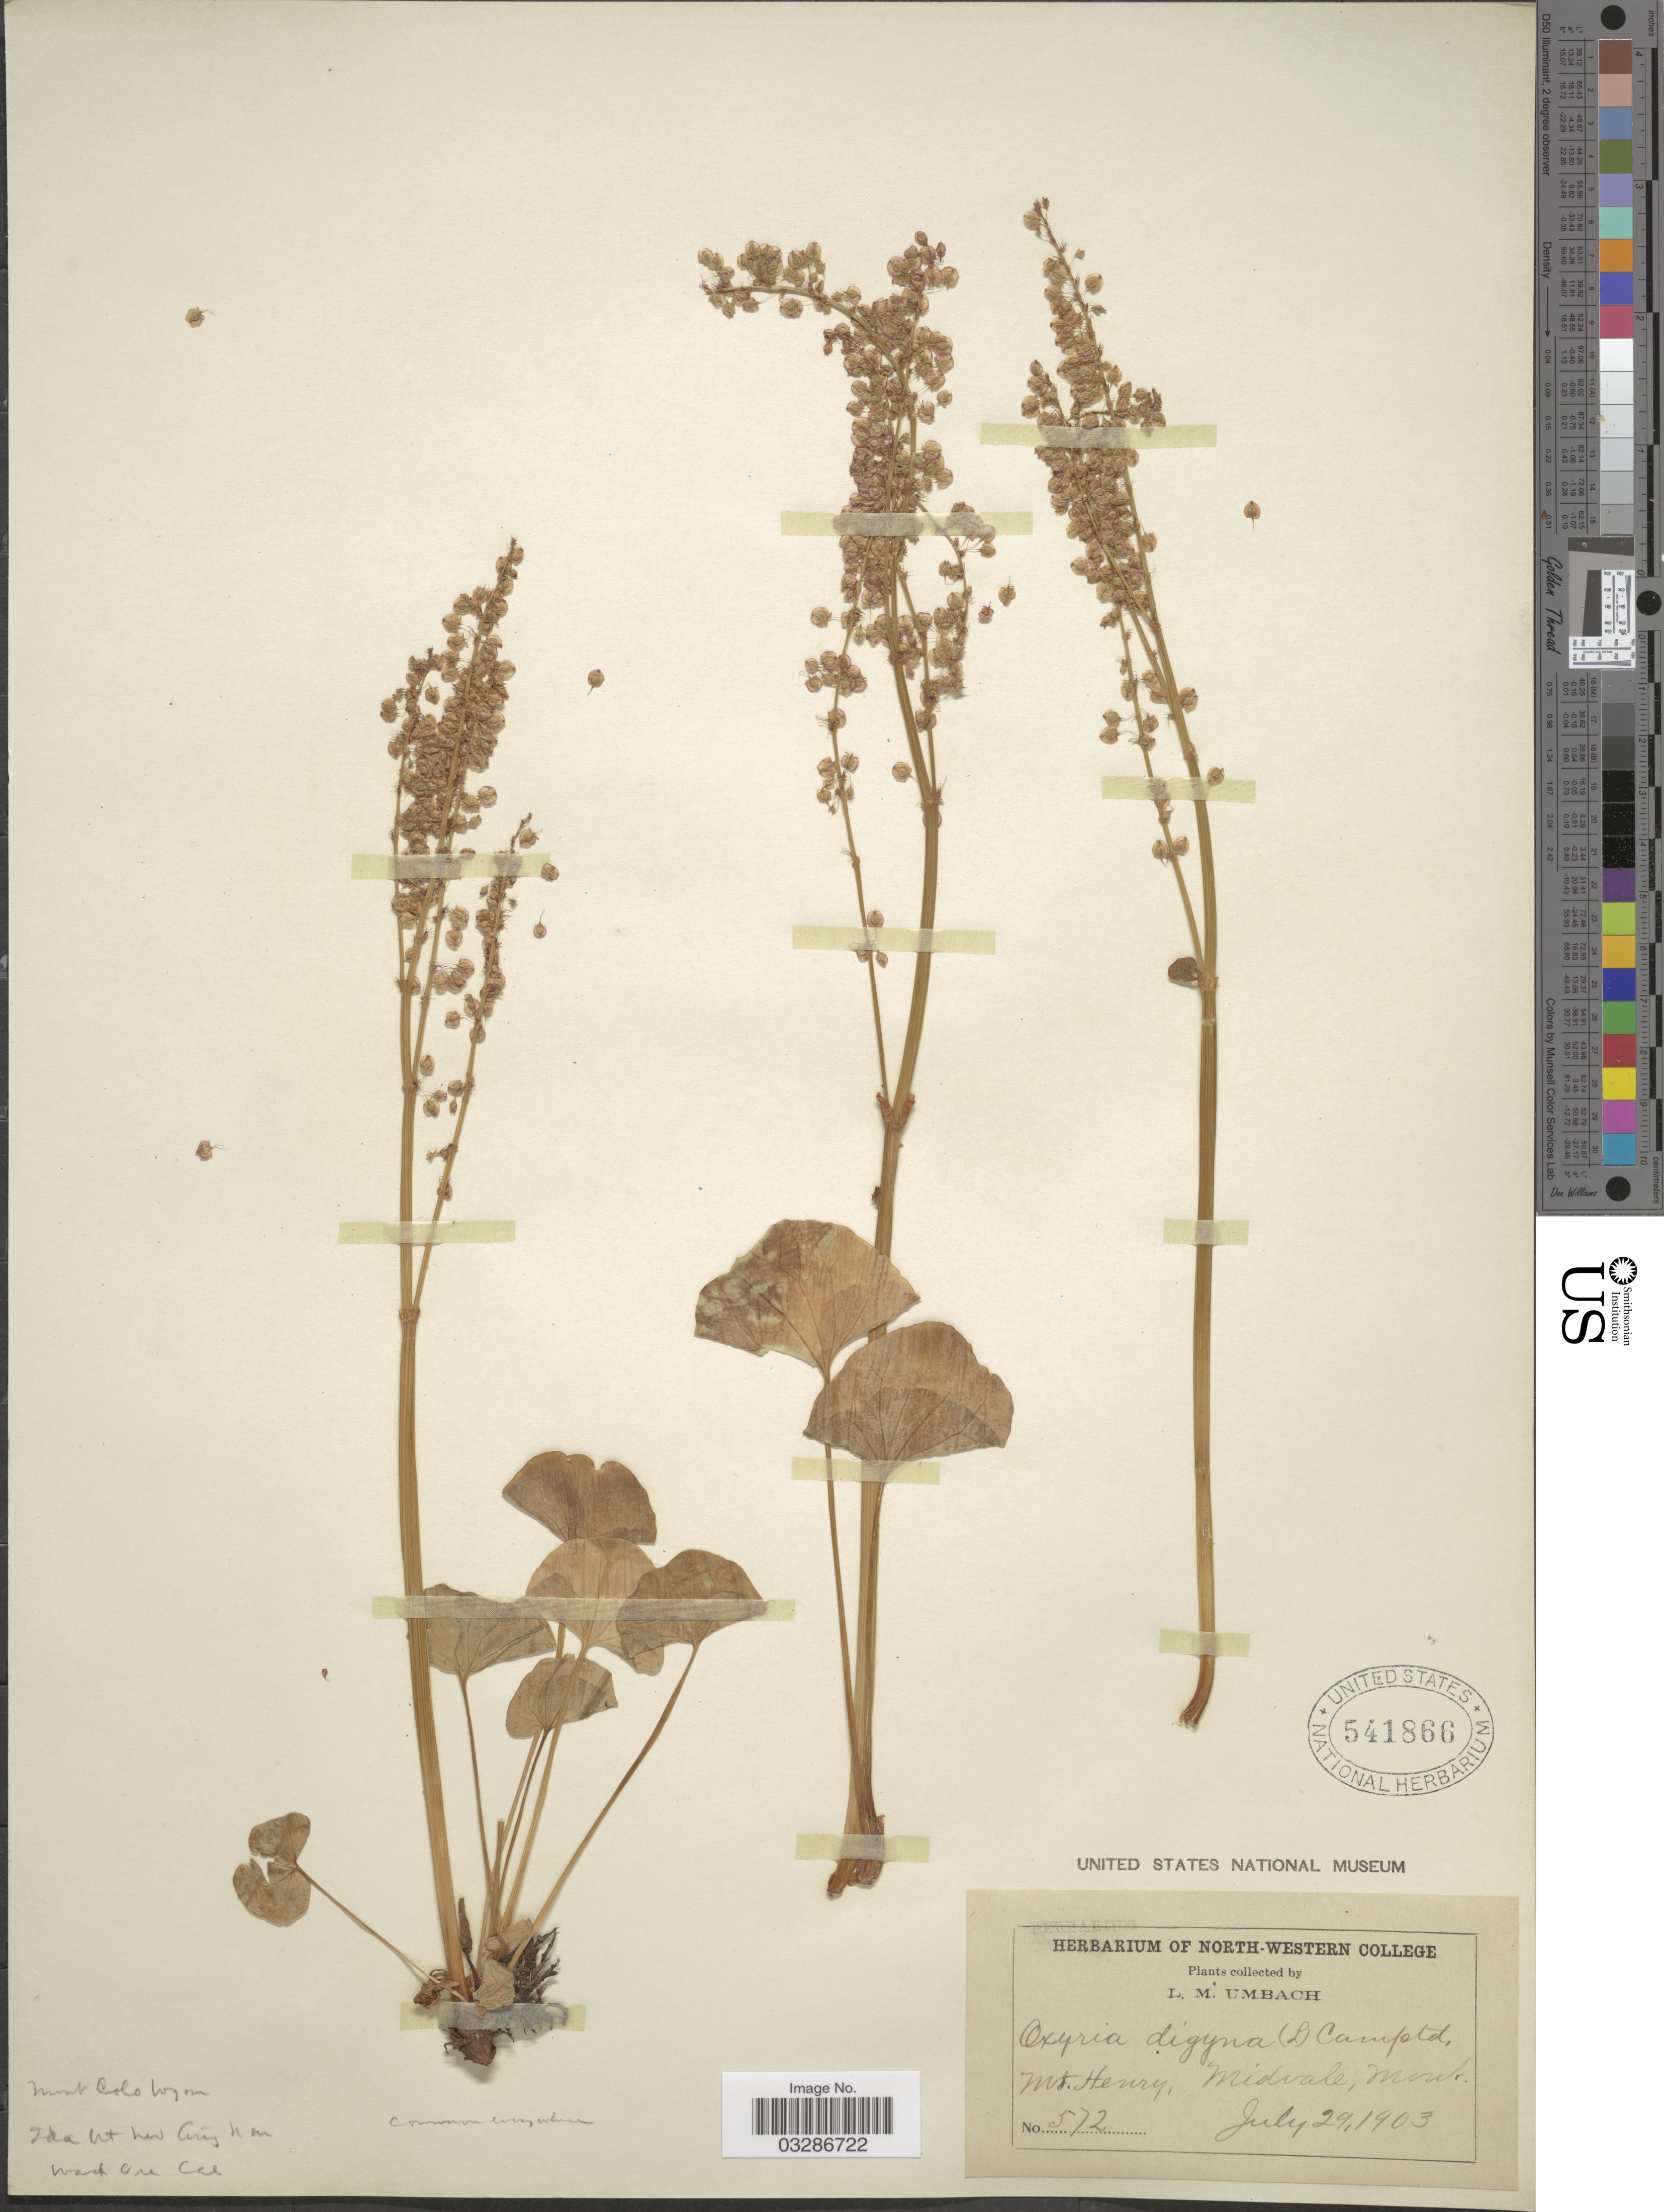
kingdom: Plantae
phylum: Tracheophyta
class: Magnoliopsida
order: Caryophyllales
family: Polygonaceae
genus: Oxyria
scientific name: Oxyria digyna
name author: (L.) Hill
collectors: L. M. Umbach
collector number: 572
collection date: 1903-07-29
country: United States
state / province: Montana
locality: Mt. Henry, Midvale.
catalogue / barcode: US 541866